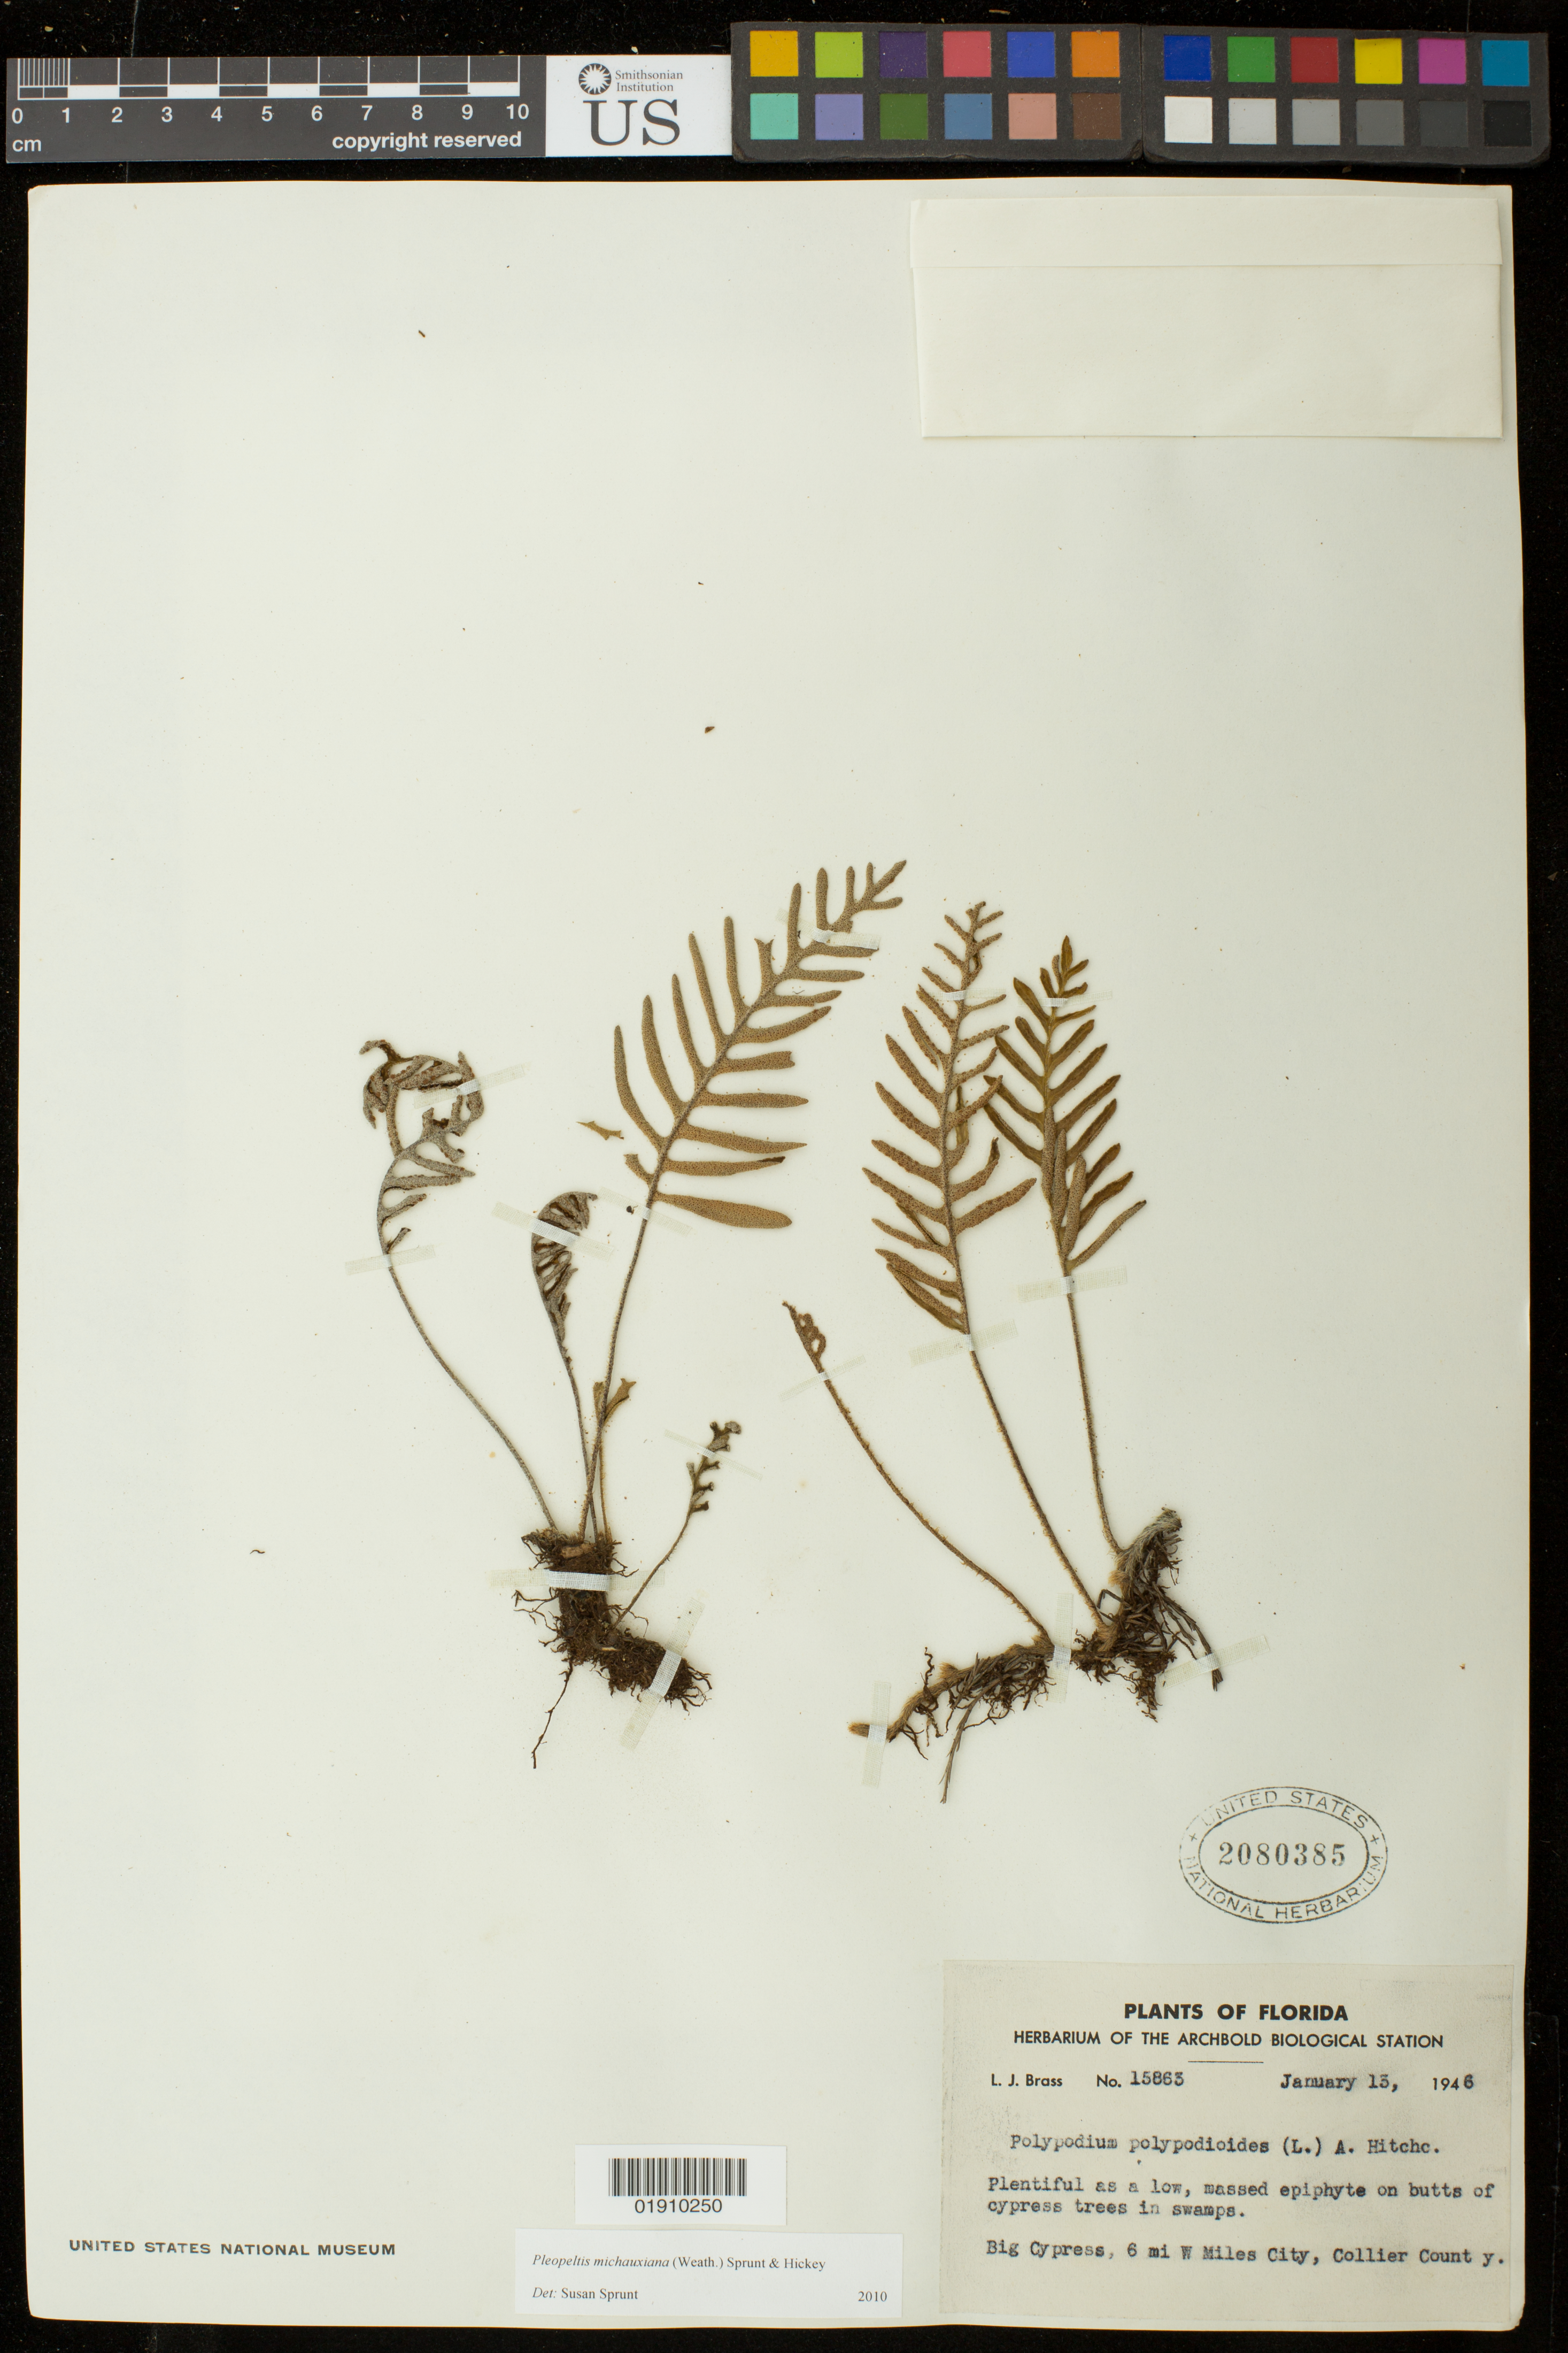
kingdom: Plantae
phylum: Tracheophyta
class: Polypodiopsida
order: Polypodiales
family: Polypodiaceae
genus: Pleopeltis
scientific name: Pleopeltis michauxiana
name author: (Weath.) Hickey & Sprunt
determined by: Sprunt, S. V.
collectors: L. J. Brass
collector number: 15863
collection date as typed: January 15, 1946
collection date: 1946-01-15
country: United States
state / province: Florida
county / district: Hendry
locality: Big Cypress, 6 mi W Miles City, Collier County.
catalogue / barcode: US 2080385